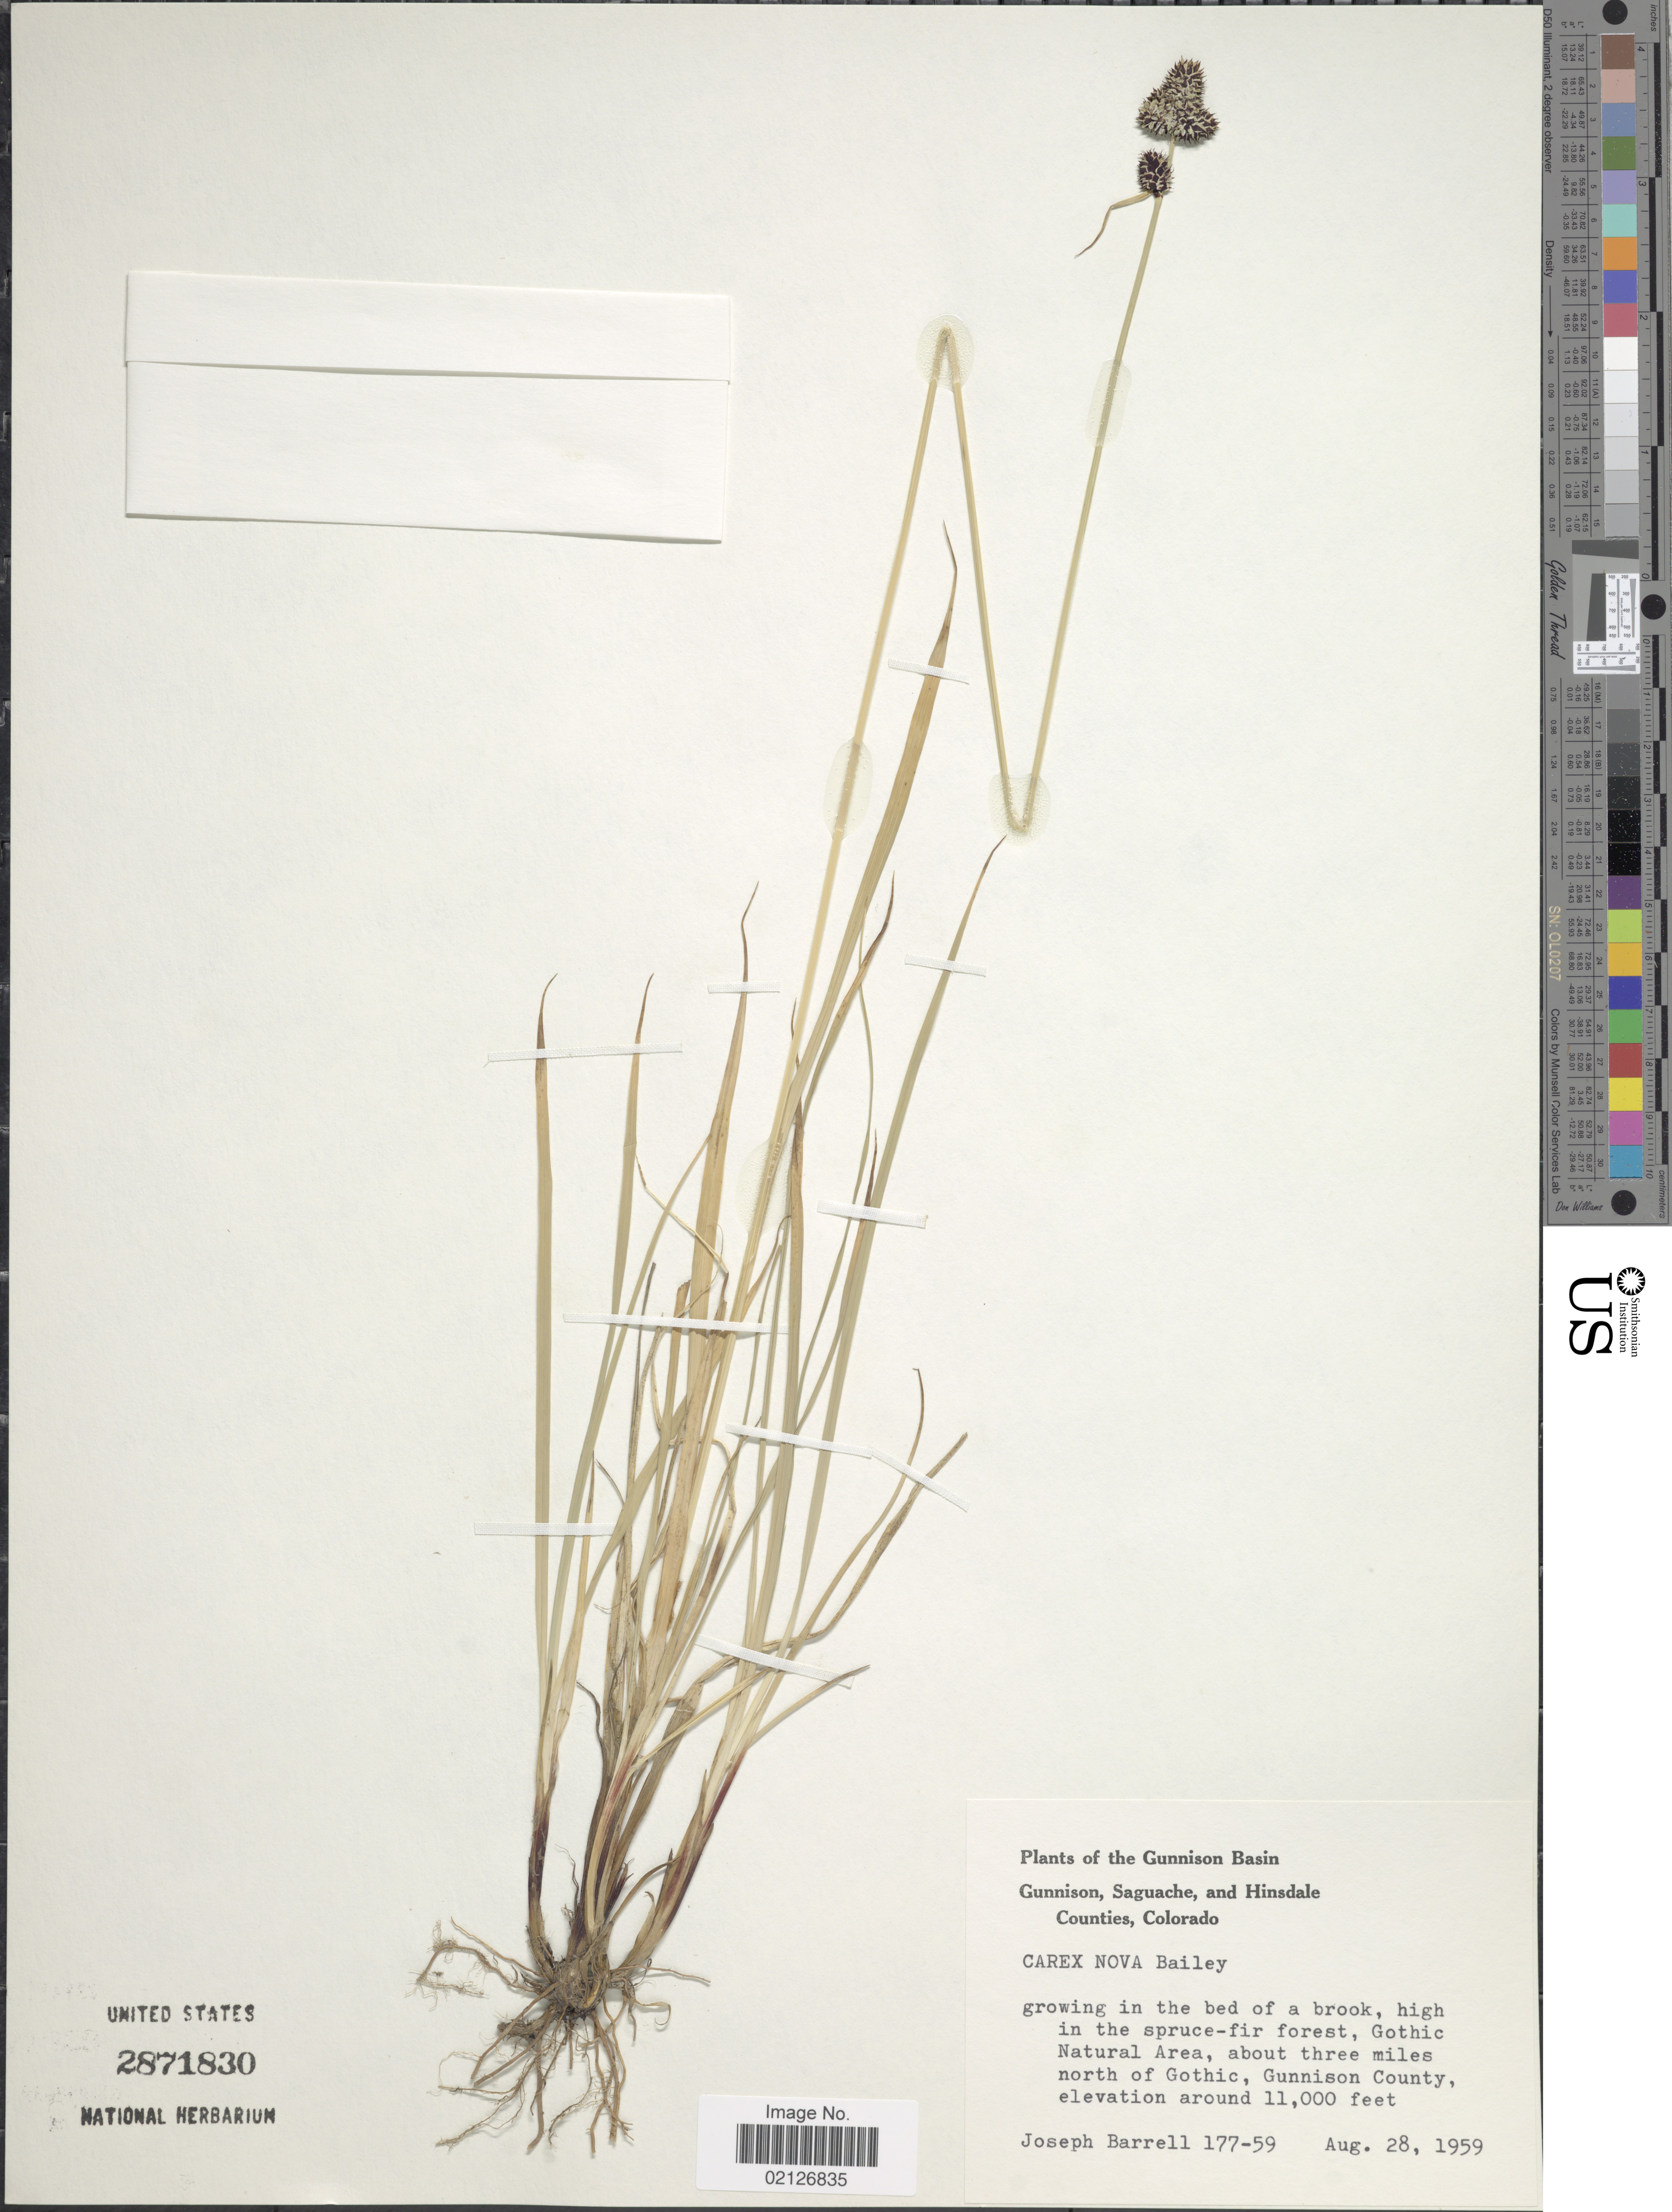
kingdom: Plantae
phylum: Tracheophyta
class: Liliopsida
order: Poales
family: Cyperaceae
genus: Carex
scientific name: Carex nova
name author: L.H. Bailey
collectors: J. Barrell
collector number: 177-59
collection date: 1959-08-28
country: United States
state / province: Colorado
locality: Gunnison Basin, Gunnison, Saguache, and Hinsdale Counties, growing in the bed of a brook, high in the spruce-fir forest, Gothic Natural Area, about three miles north of Gothic, Gunnison County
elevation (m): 3353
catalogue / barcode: US 2871830